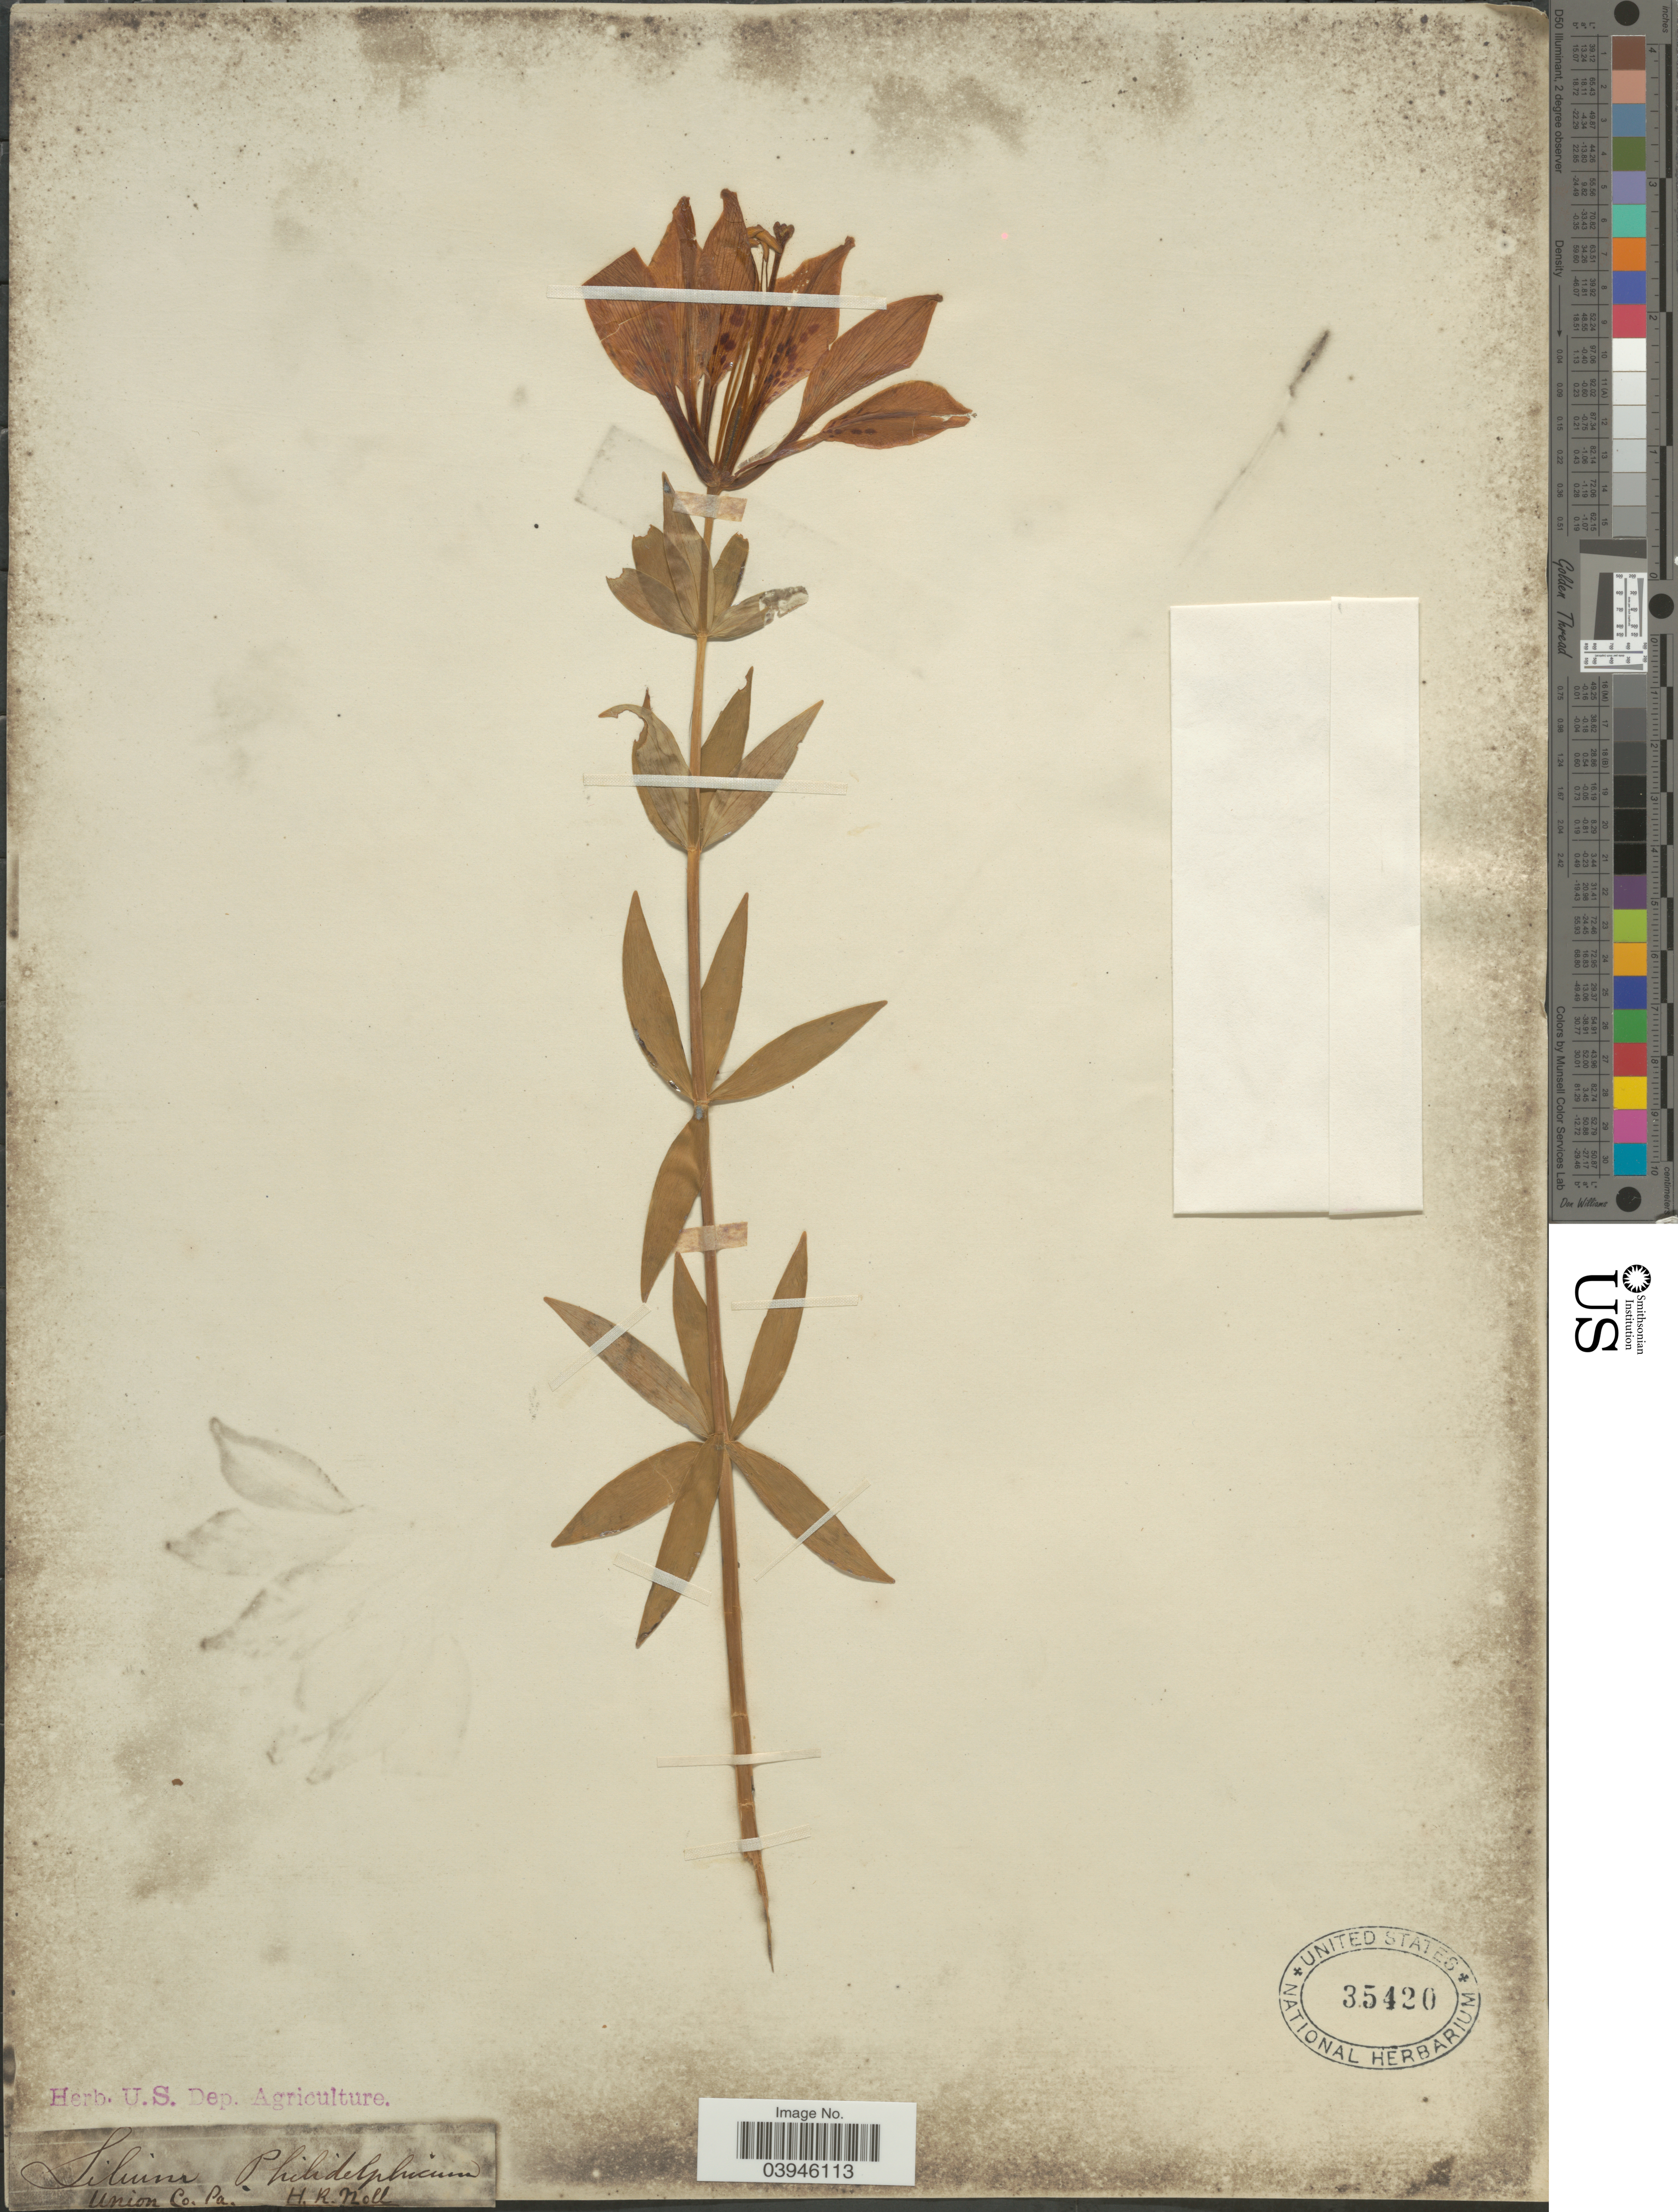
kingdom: Plantae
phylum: Tracheophyta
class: Liliopsida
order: Liliales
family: Liliaceae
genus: Lilium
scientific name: Lilium philadelphicum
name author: L.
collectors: H. Noll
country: United States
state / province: Pennsylvania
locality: Union Co.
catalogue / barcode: US 35420